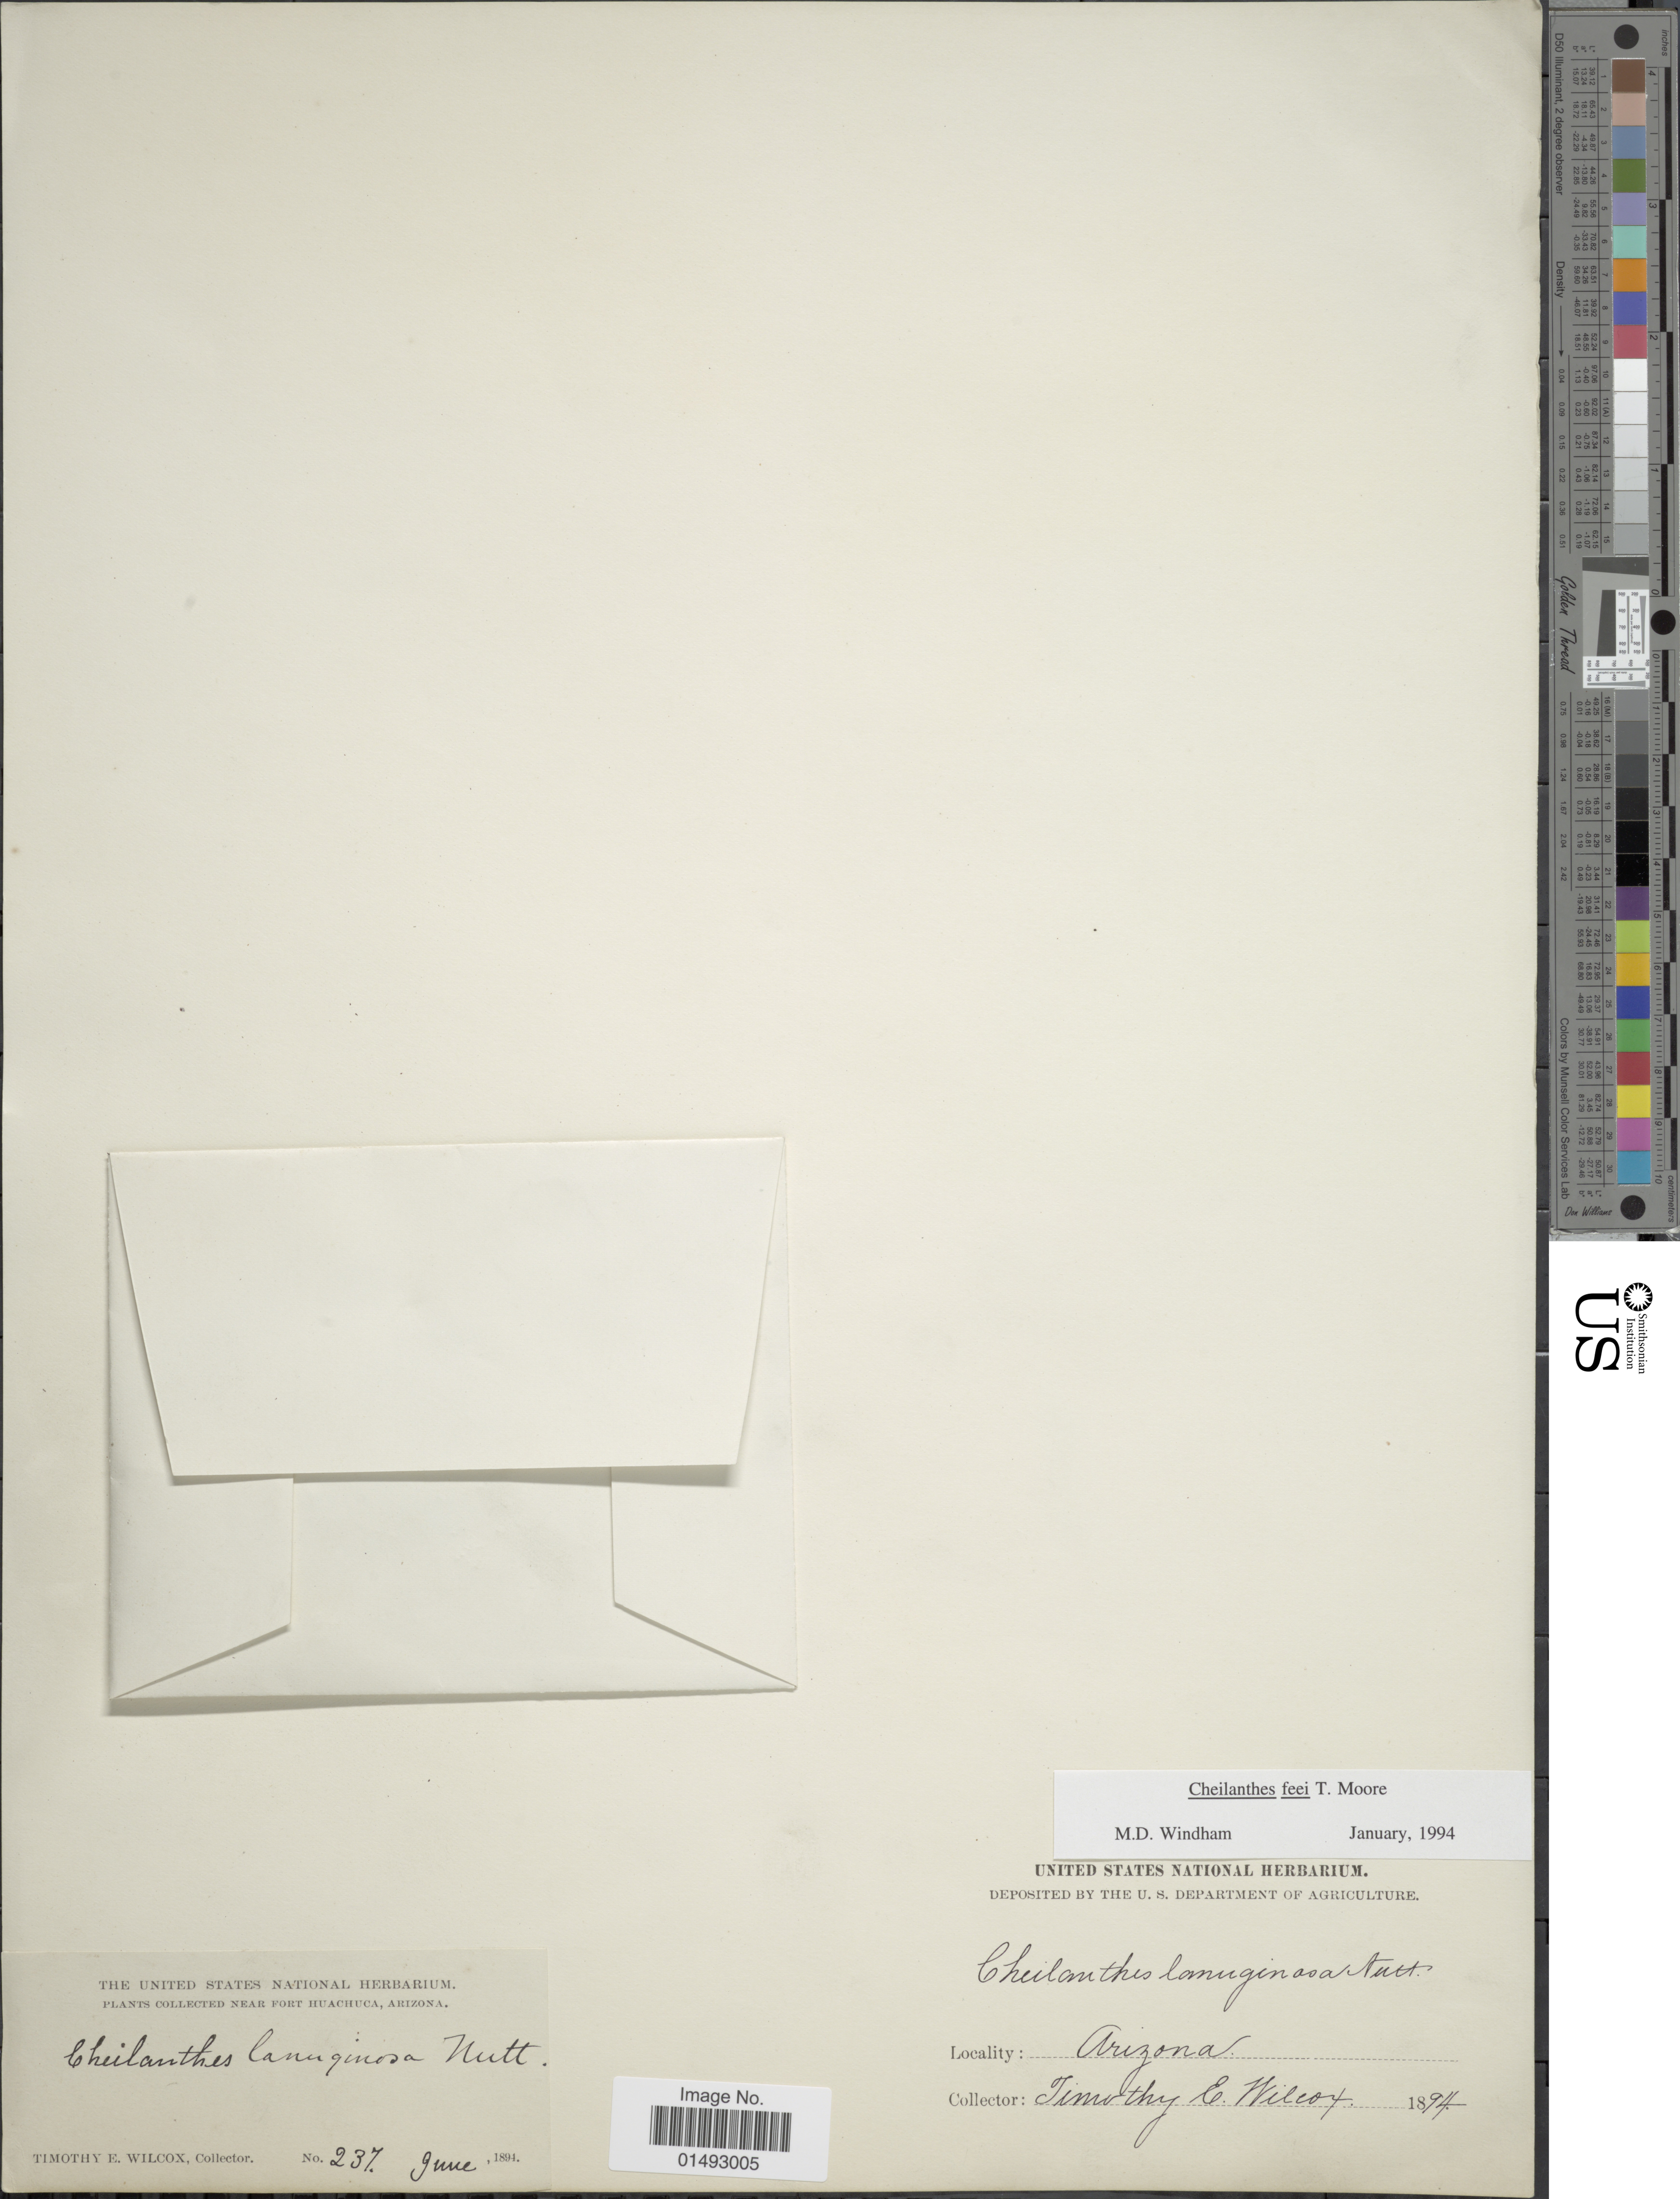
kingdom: Plantae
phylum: Tracheophyta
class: Polypodiopsida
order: Polypodiales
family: Pteridaceae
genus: Myriopteris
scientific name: Myriopteris gracilis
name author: Fée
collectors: T. E. Wilcox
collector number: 237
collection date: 1894-06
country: United States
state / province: Arizona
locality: Near Fort Huachuca